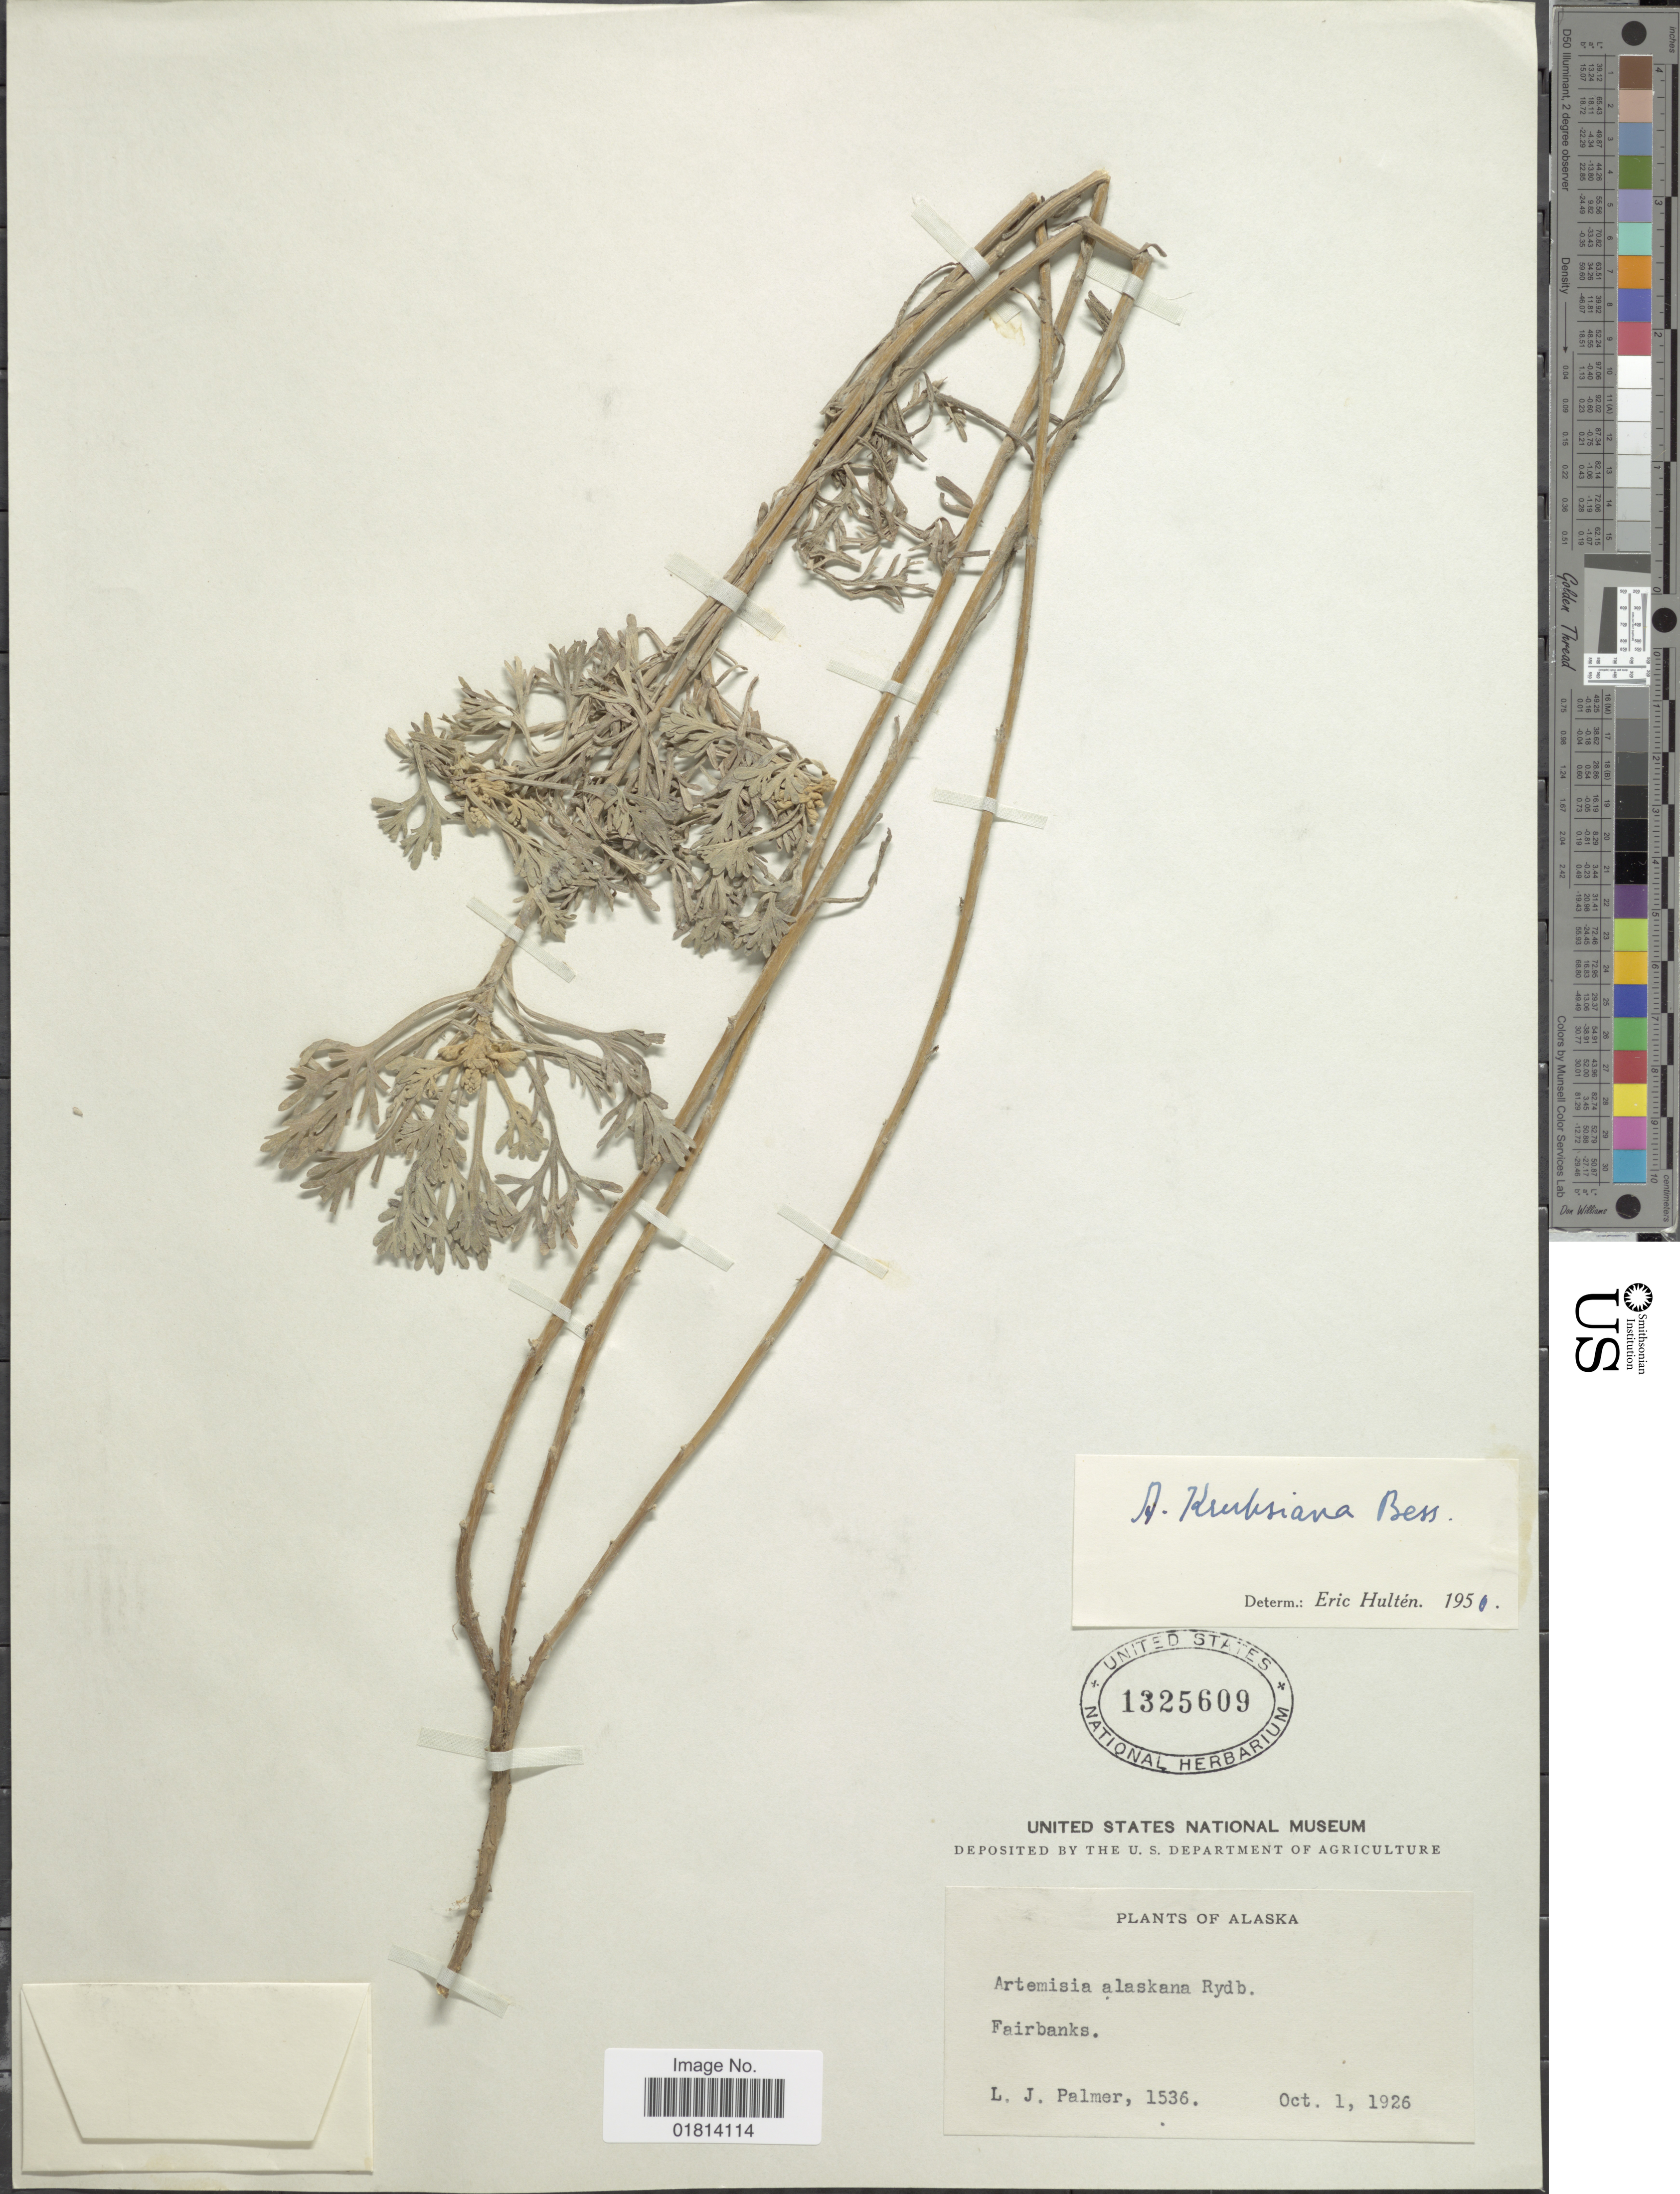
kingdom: Plantae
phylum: Tracheophyta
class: Magnoliopsida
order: Asterales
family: Asteraceae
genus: Artemisia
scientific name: Artemisia alaskana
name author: Rydb.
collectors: L. J. Palmer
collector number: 1536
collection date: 1926-10-01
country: United States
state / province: Alaska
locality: Fairbanks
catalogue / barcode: US 1325609